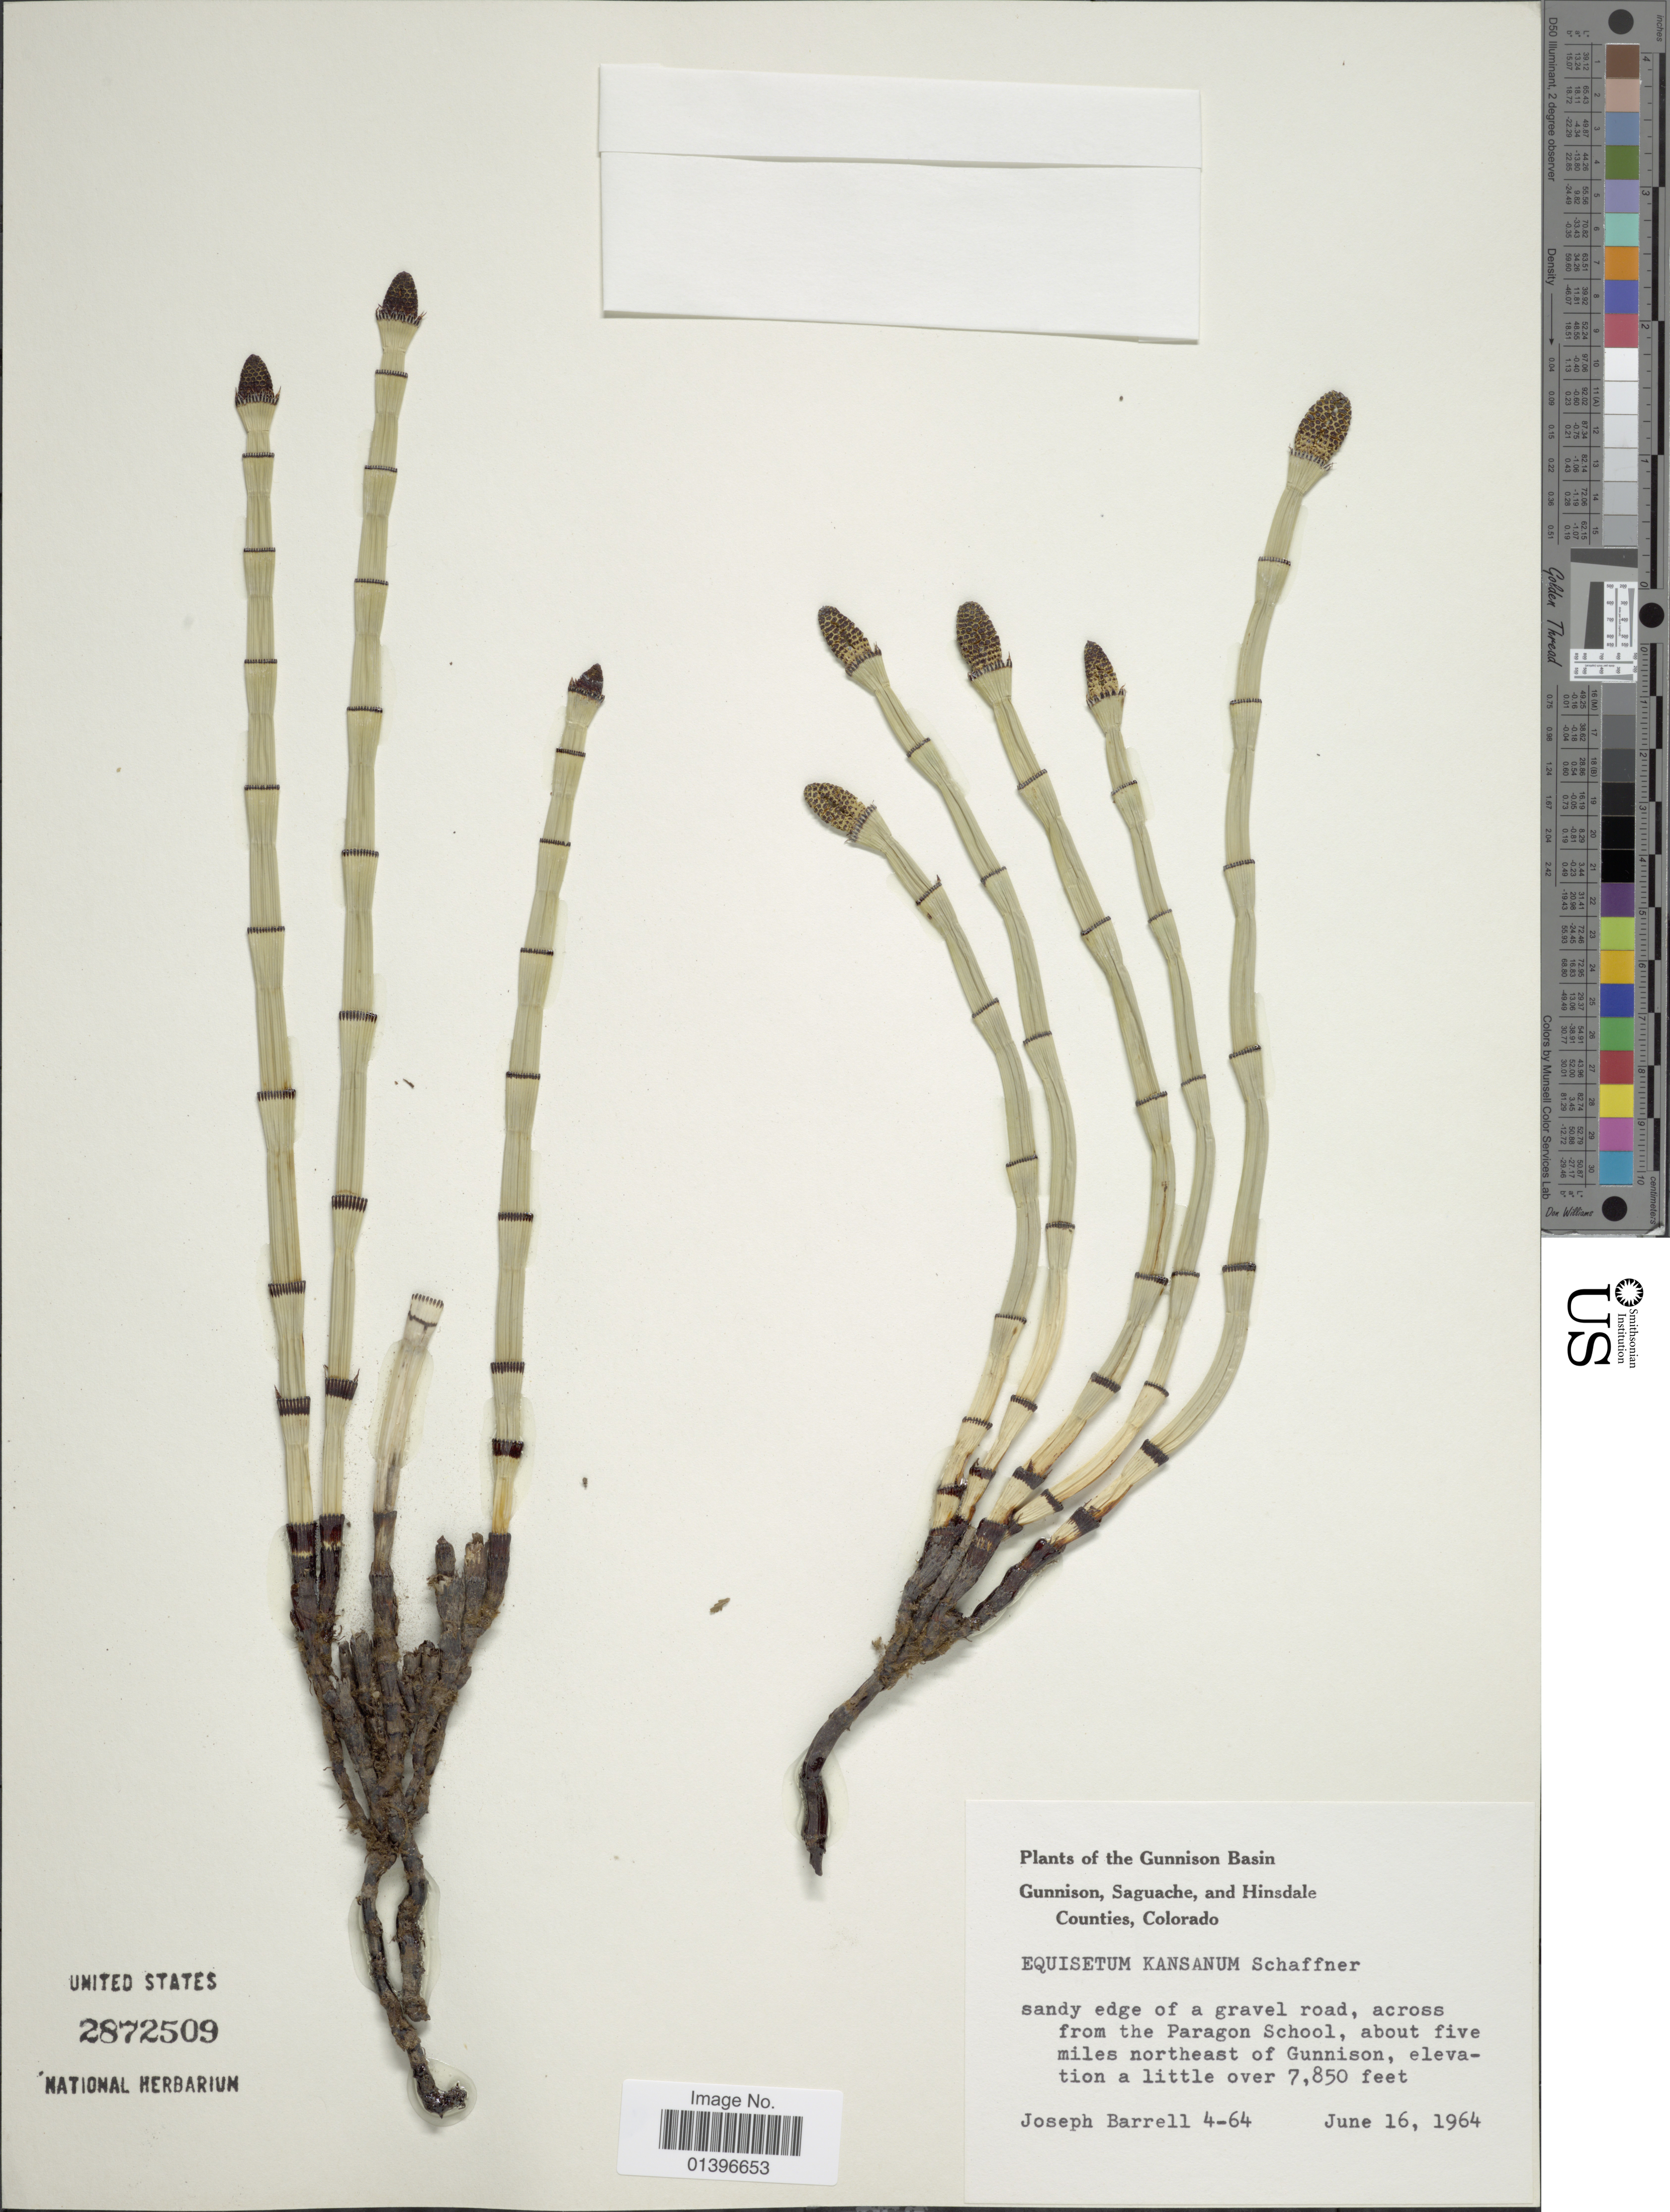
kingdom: Plantae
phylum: Tracheophyta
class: Polypodiopsida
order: Equisetales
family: Equisetaceae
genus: Equisetum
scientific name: Equisetum laevigatum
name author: A. Braun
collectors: J. Barrell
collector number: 4-64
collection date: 1964-06-16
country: United States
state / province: Colorado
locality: Gunnison Basin, Gunnison, Saguache, and Hinsdale Counties, Colorado. Sandy edge of a gravel road, across from the Paragon School, about five miles northeast of Gunnison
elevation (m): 2393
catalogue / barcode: US 2872509